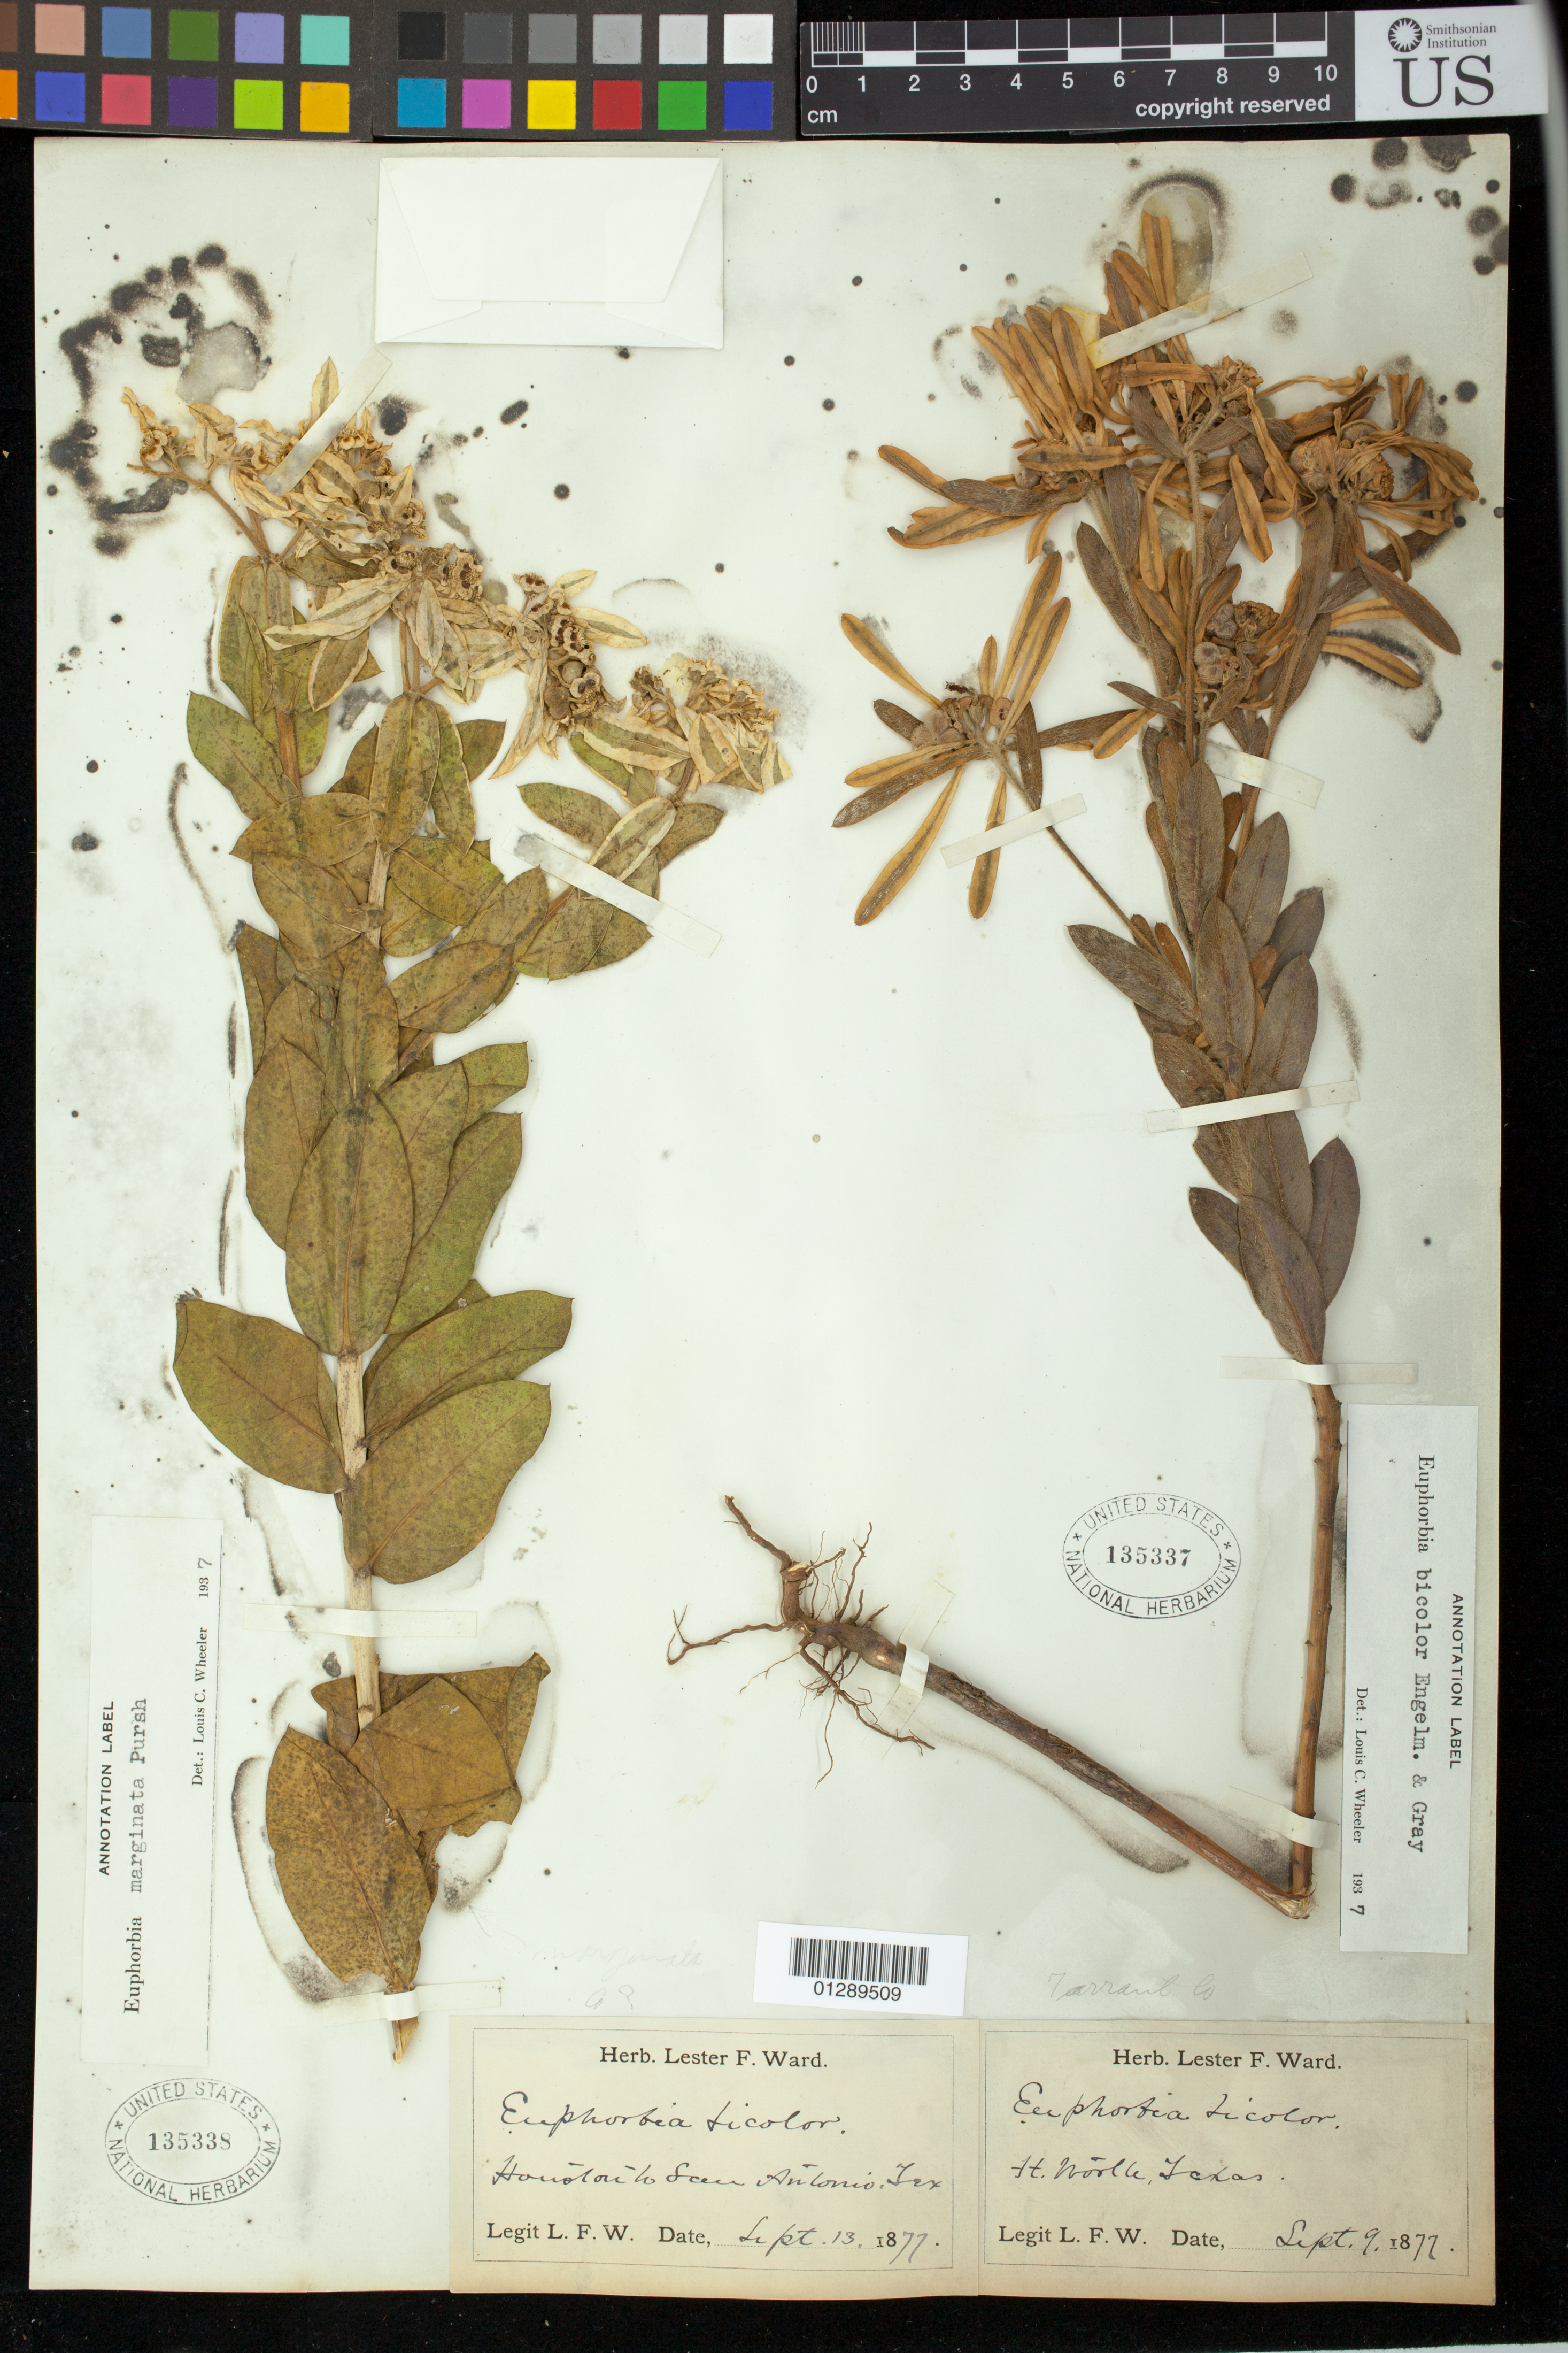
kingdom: Plantae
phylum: Tracheophyta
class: Magnoliopsida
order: Malpighiales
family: Euphorbiaceae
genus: Euphorbia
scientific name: Euphorbia marginata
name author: Pursh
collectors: L. F. Ward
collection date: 1877-09-13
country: United States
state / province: Texas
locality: Houston to San Antonio.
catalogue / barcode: US 135338